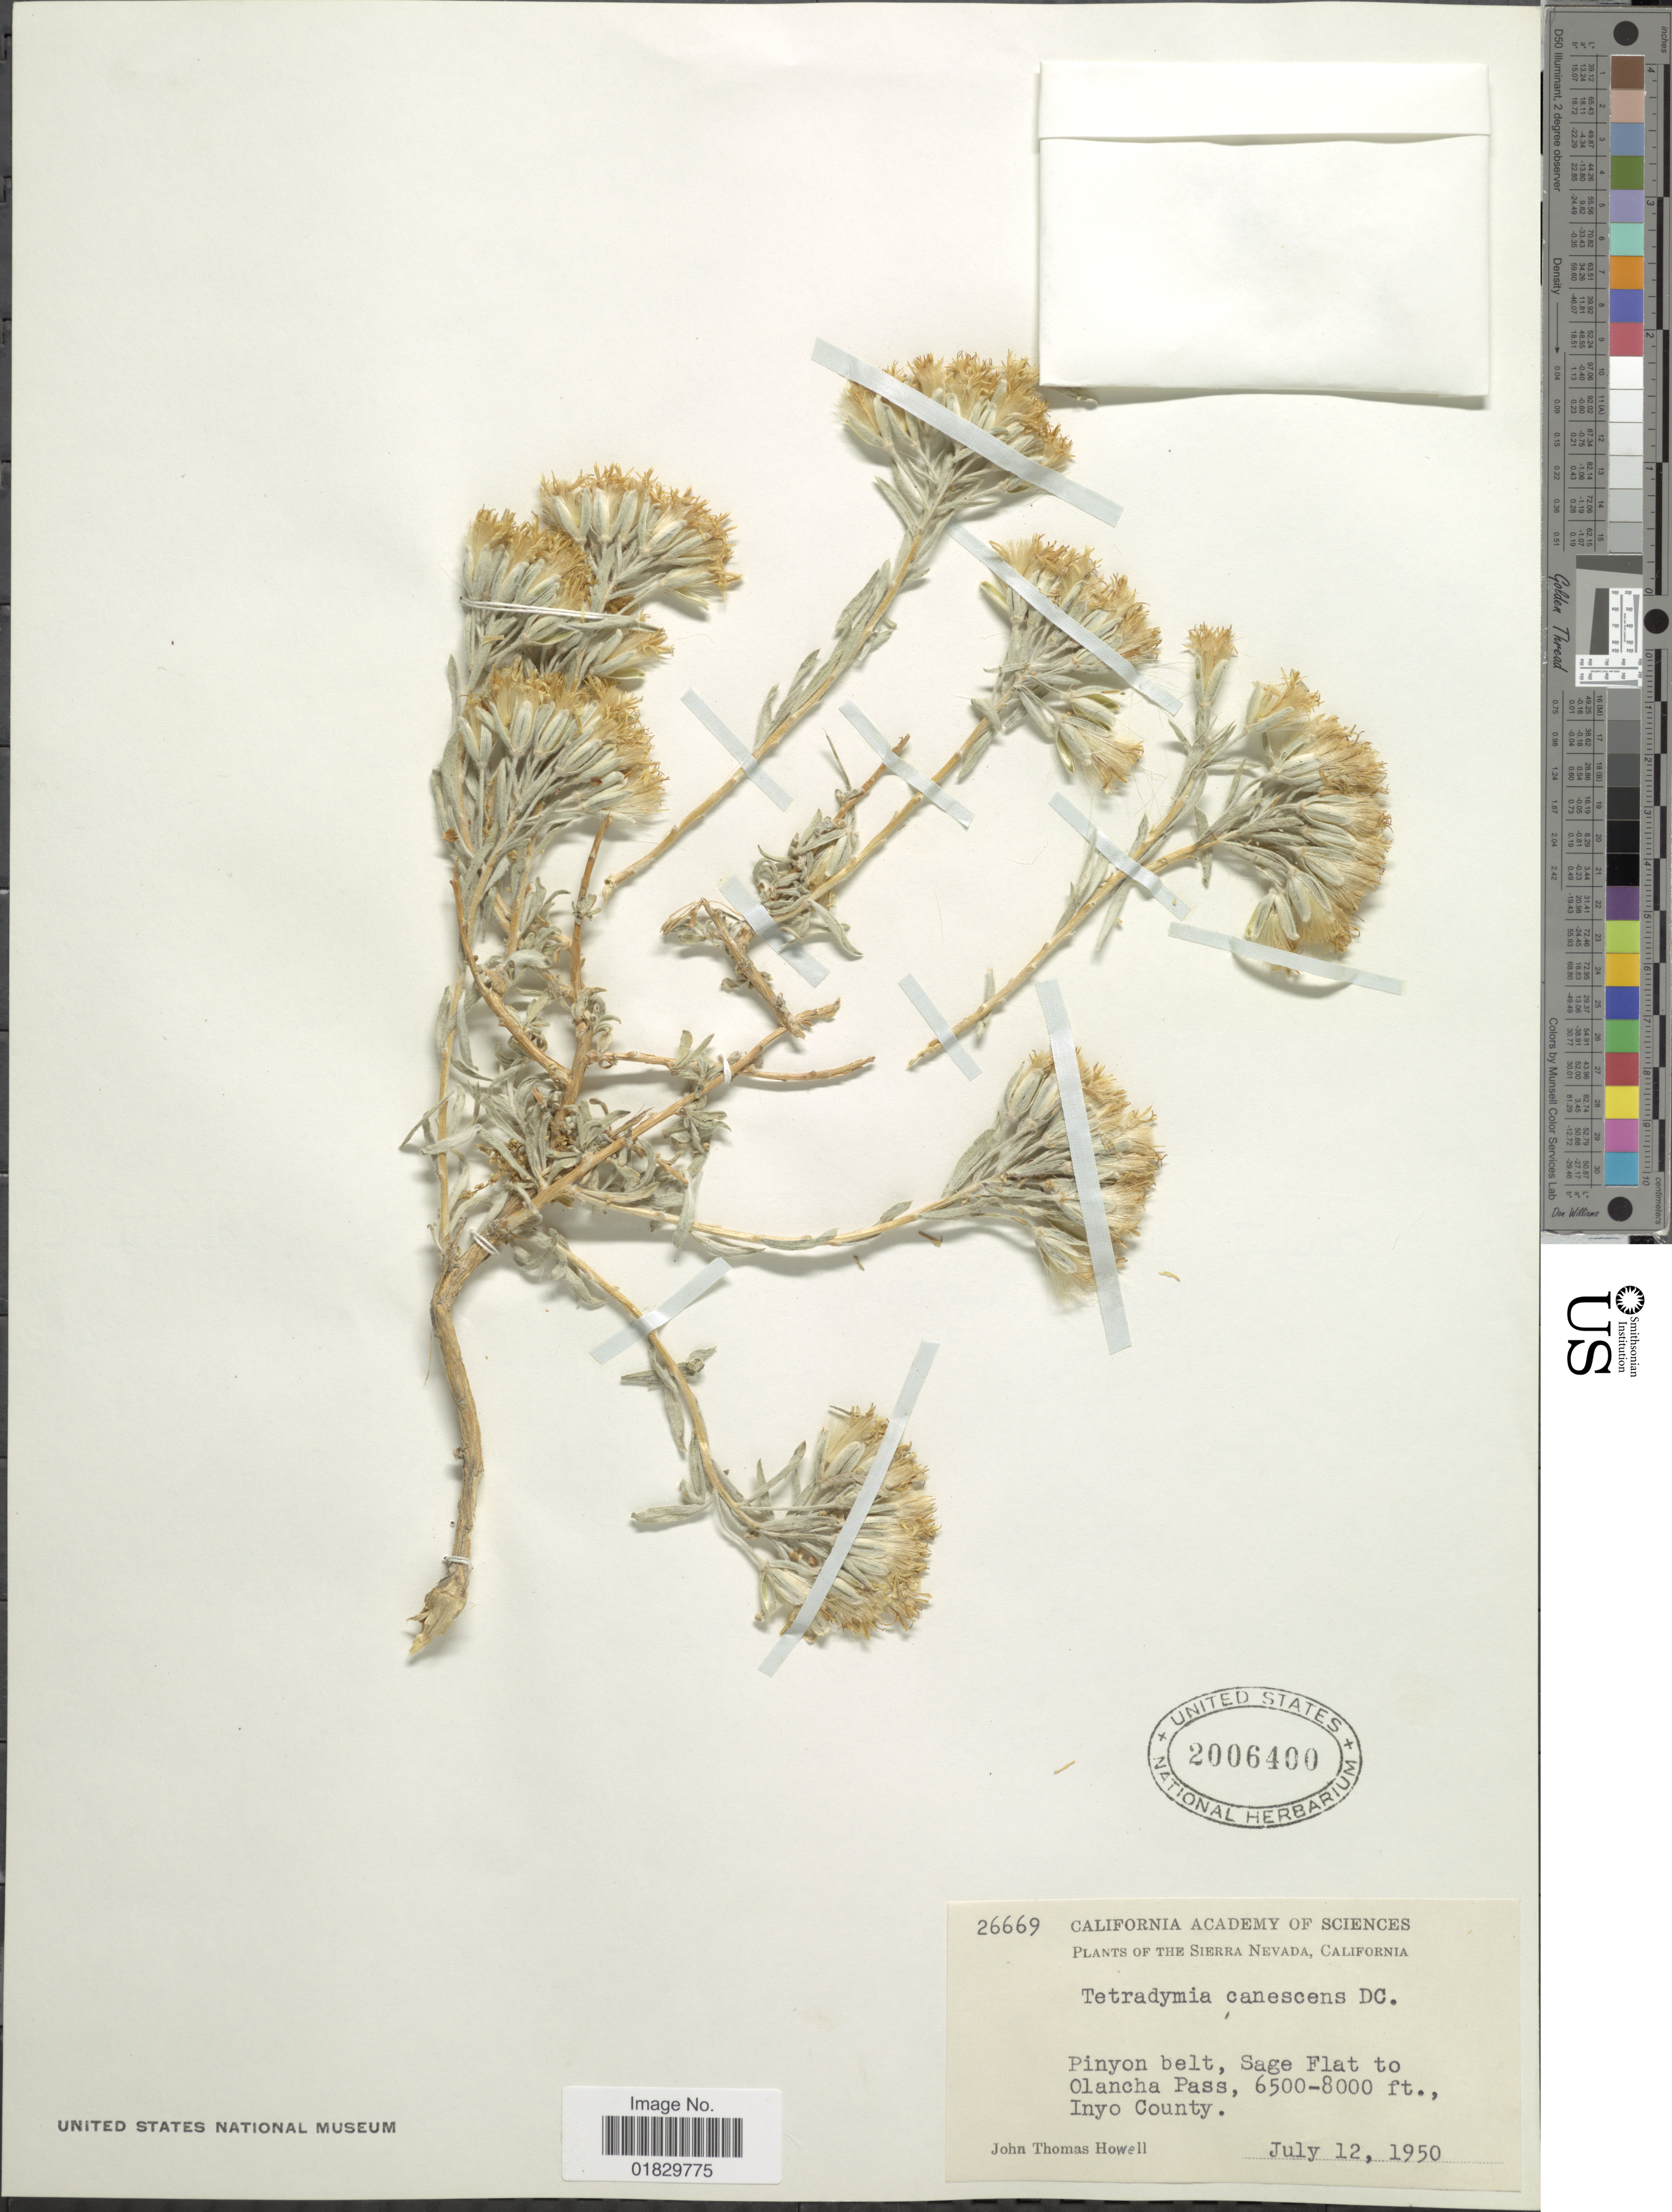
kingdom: Plantae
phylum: Tracheophyta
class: Magnoliopsida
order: Asterales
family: Asteraceae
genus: Tetradymia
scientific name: Tetradymia canescens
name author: DC.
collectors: J. T. Howell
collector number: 26669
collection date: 1950-07-12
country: United States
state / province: California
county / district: Inyo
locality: Sierra Nevada, California. Pinyon belt, Sage Flat to Olancha Pass, Inyo County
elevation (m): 1981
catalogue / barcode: US 2006400